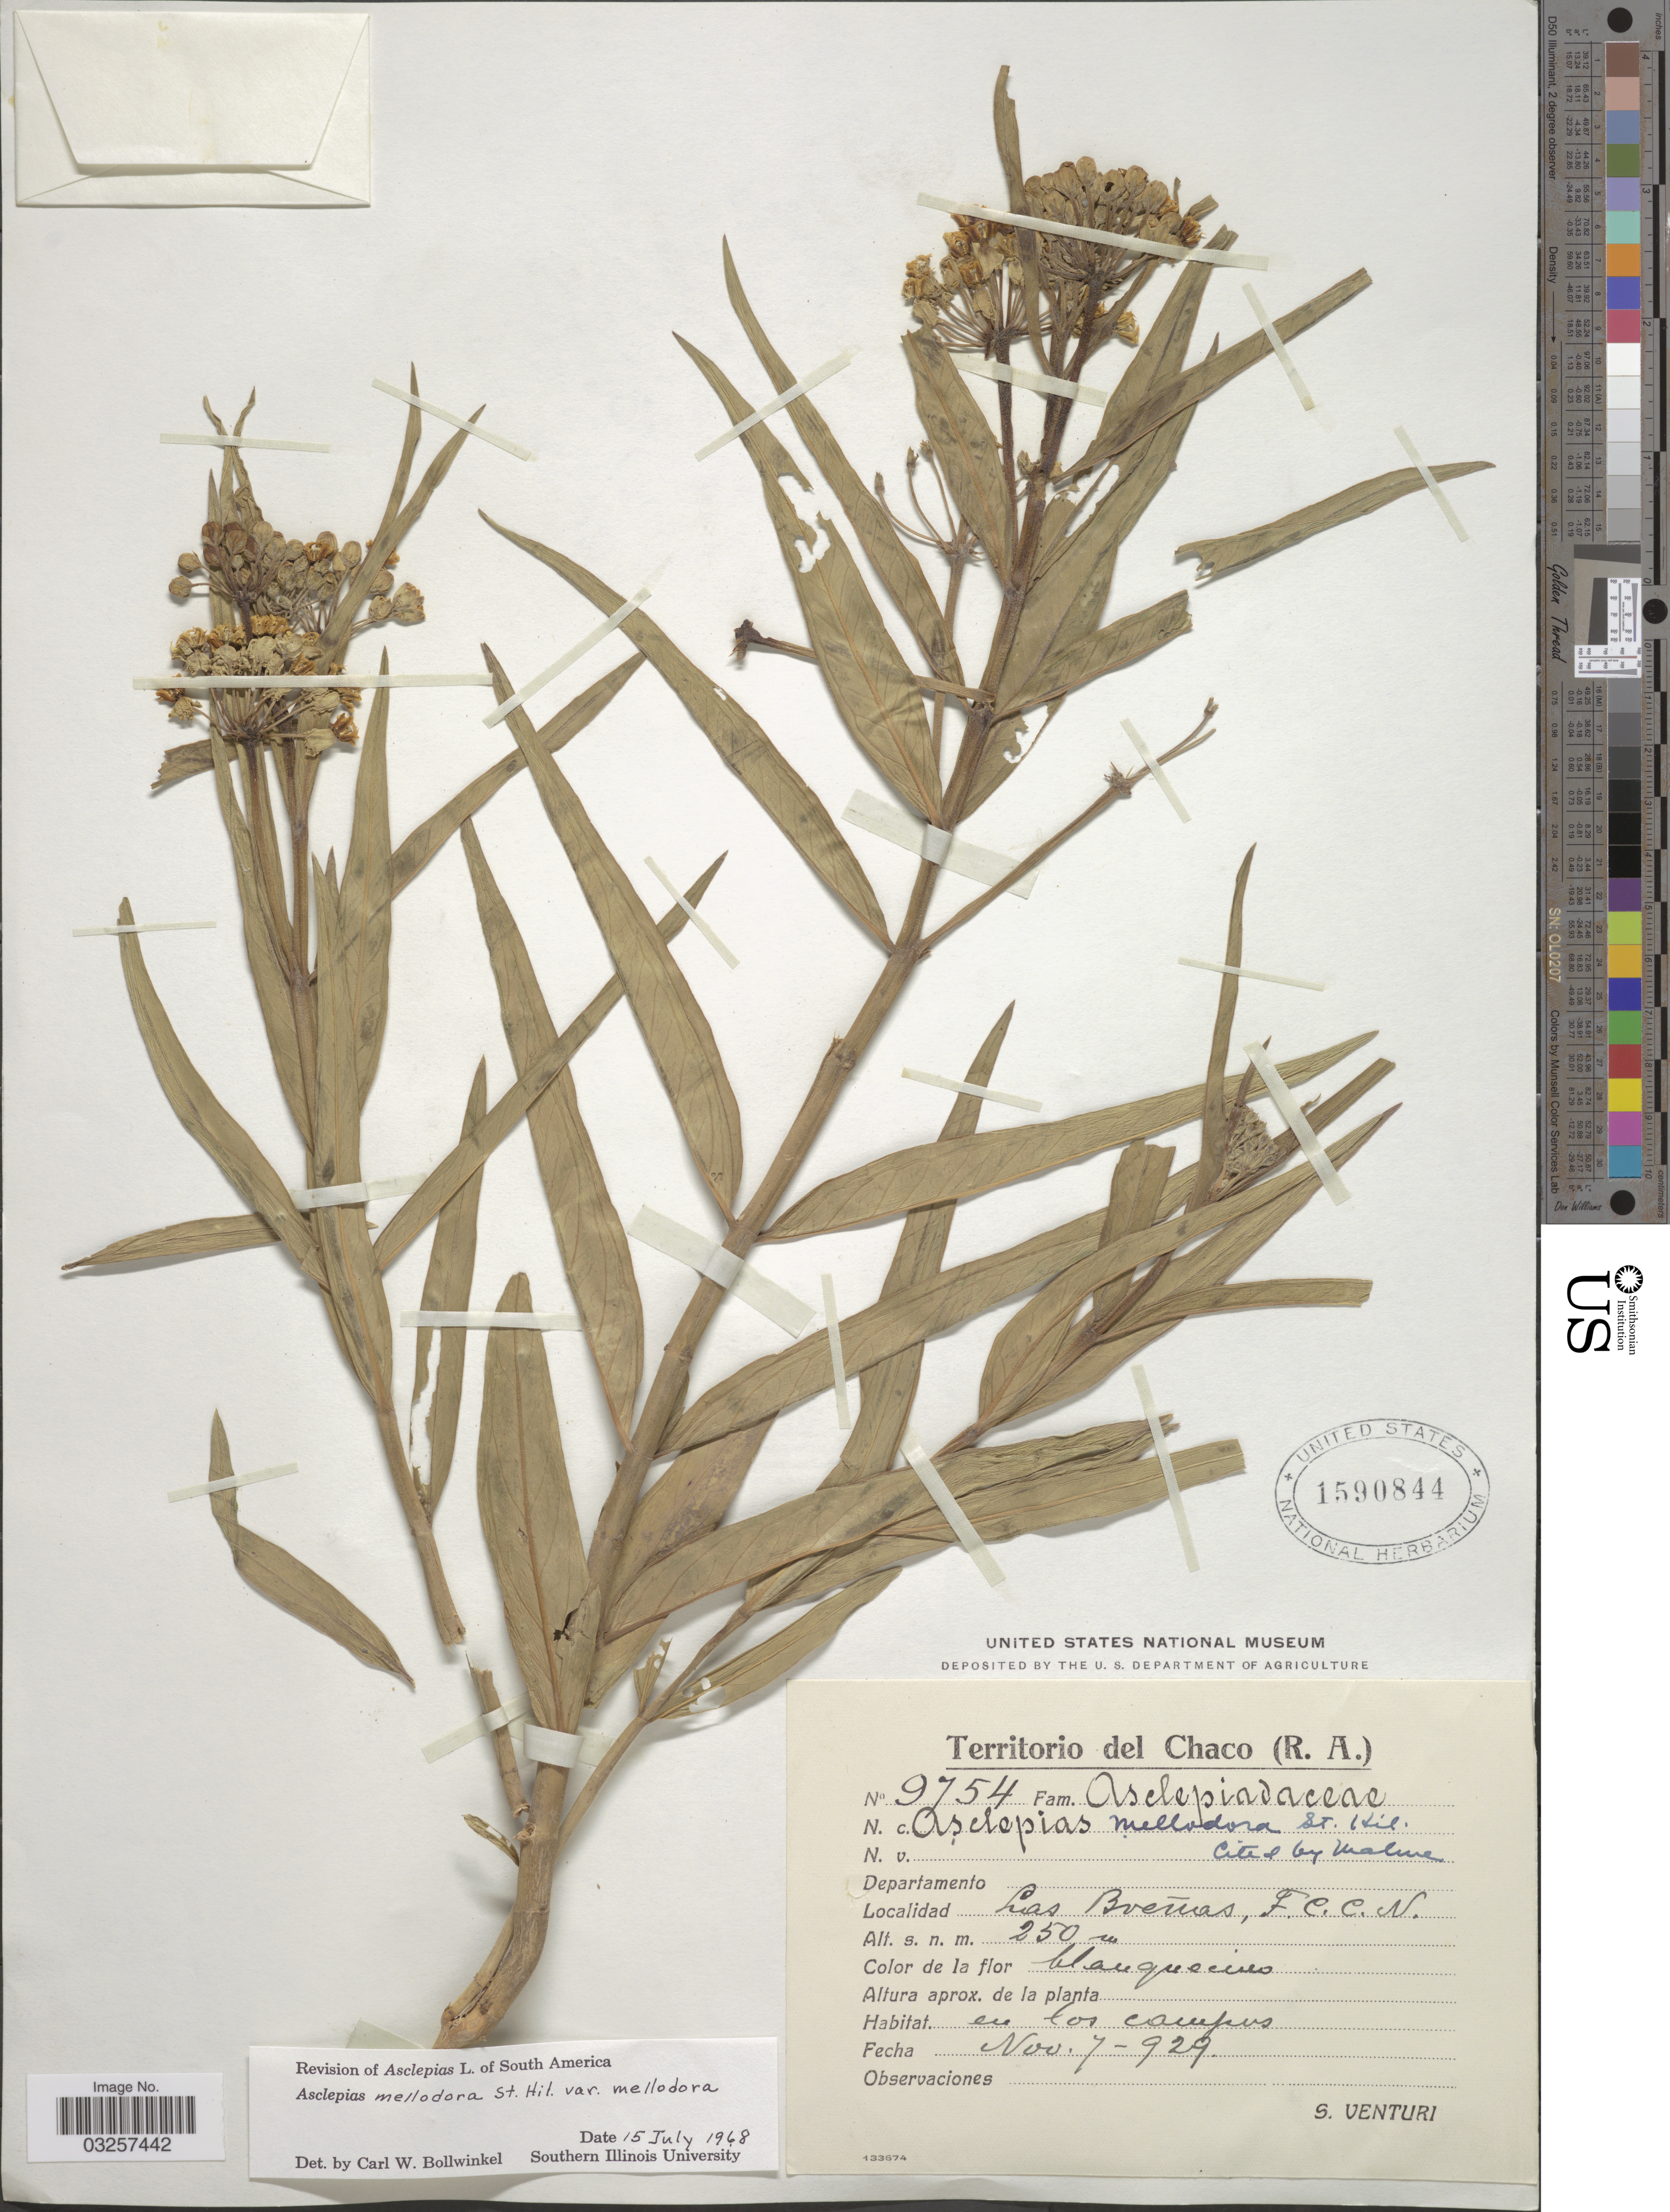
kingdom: Plantae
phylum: Tracheophyta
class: Magnoliopsida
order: Gentianales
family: Apocynaceae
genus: Asclepias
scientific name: Asclepias mellodora var. mellodora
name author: A. St.-Hil.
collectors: S. Venturi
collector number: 9754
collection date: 1929-11-07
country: Argentina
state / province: Chaco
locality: Territorio del Chaco. Las Bueñas, F.C.C.N.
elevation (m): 250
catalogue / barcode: US 1590844